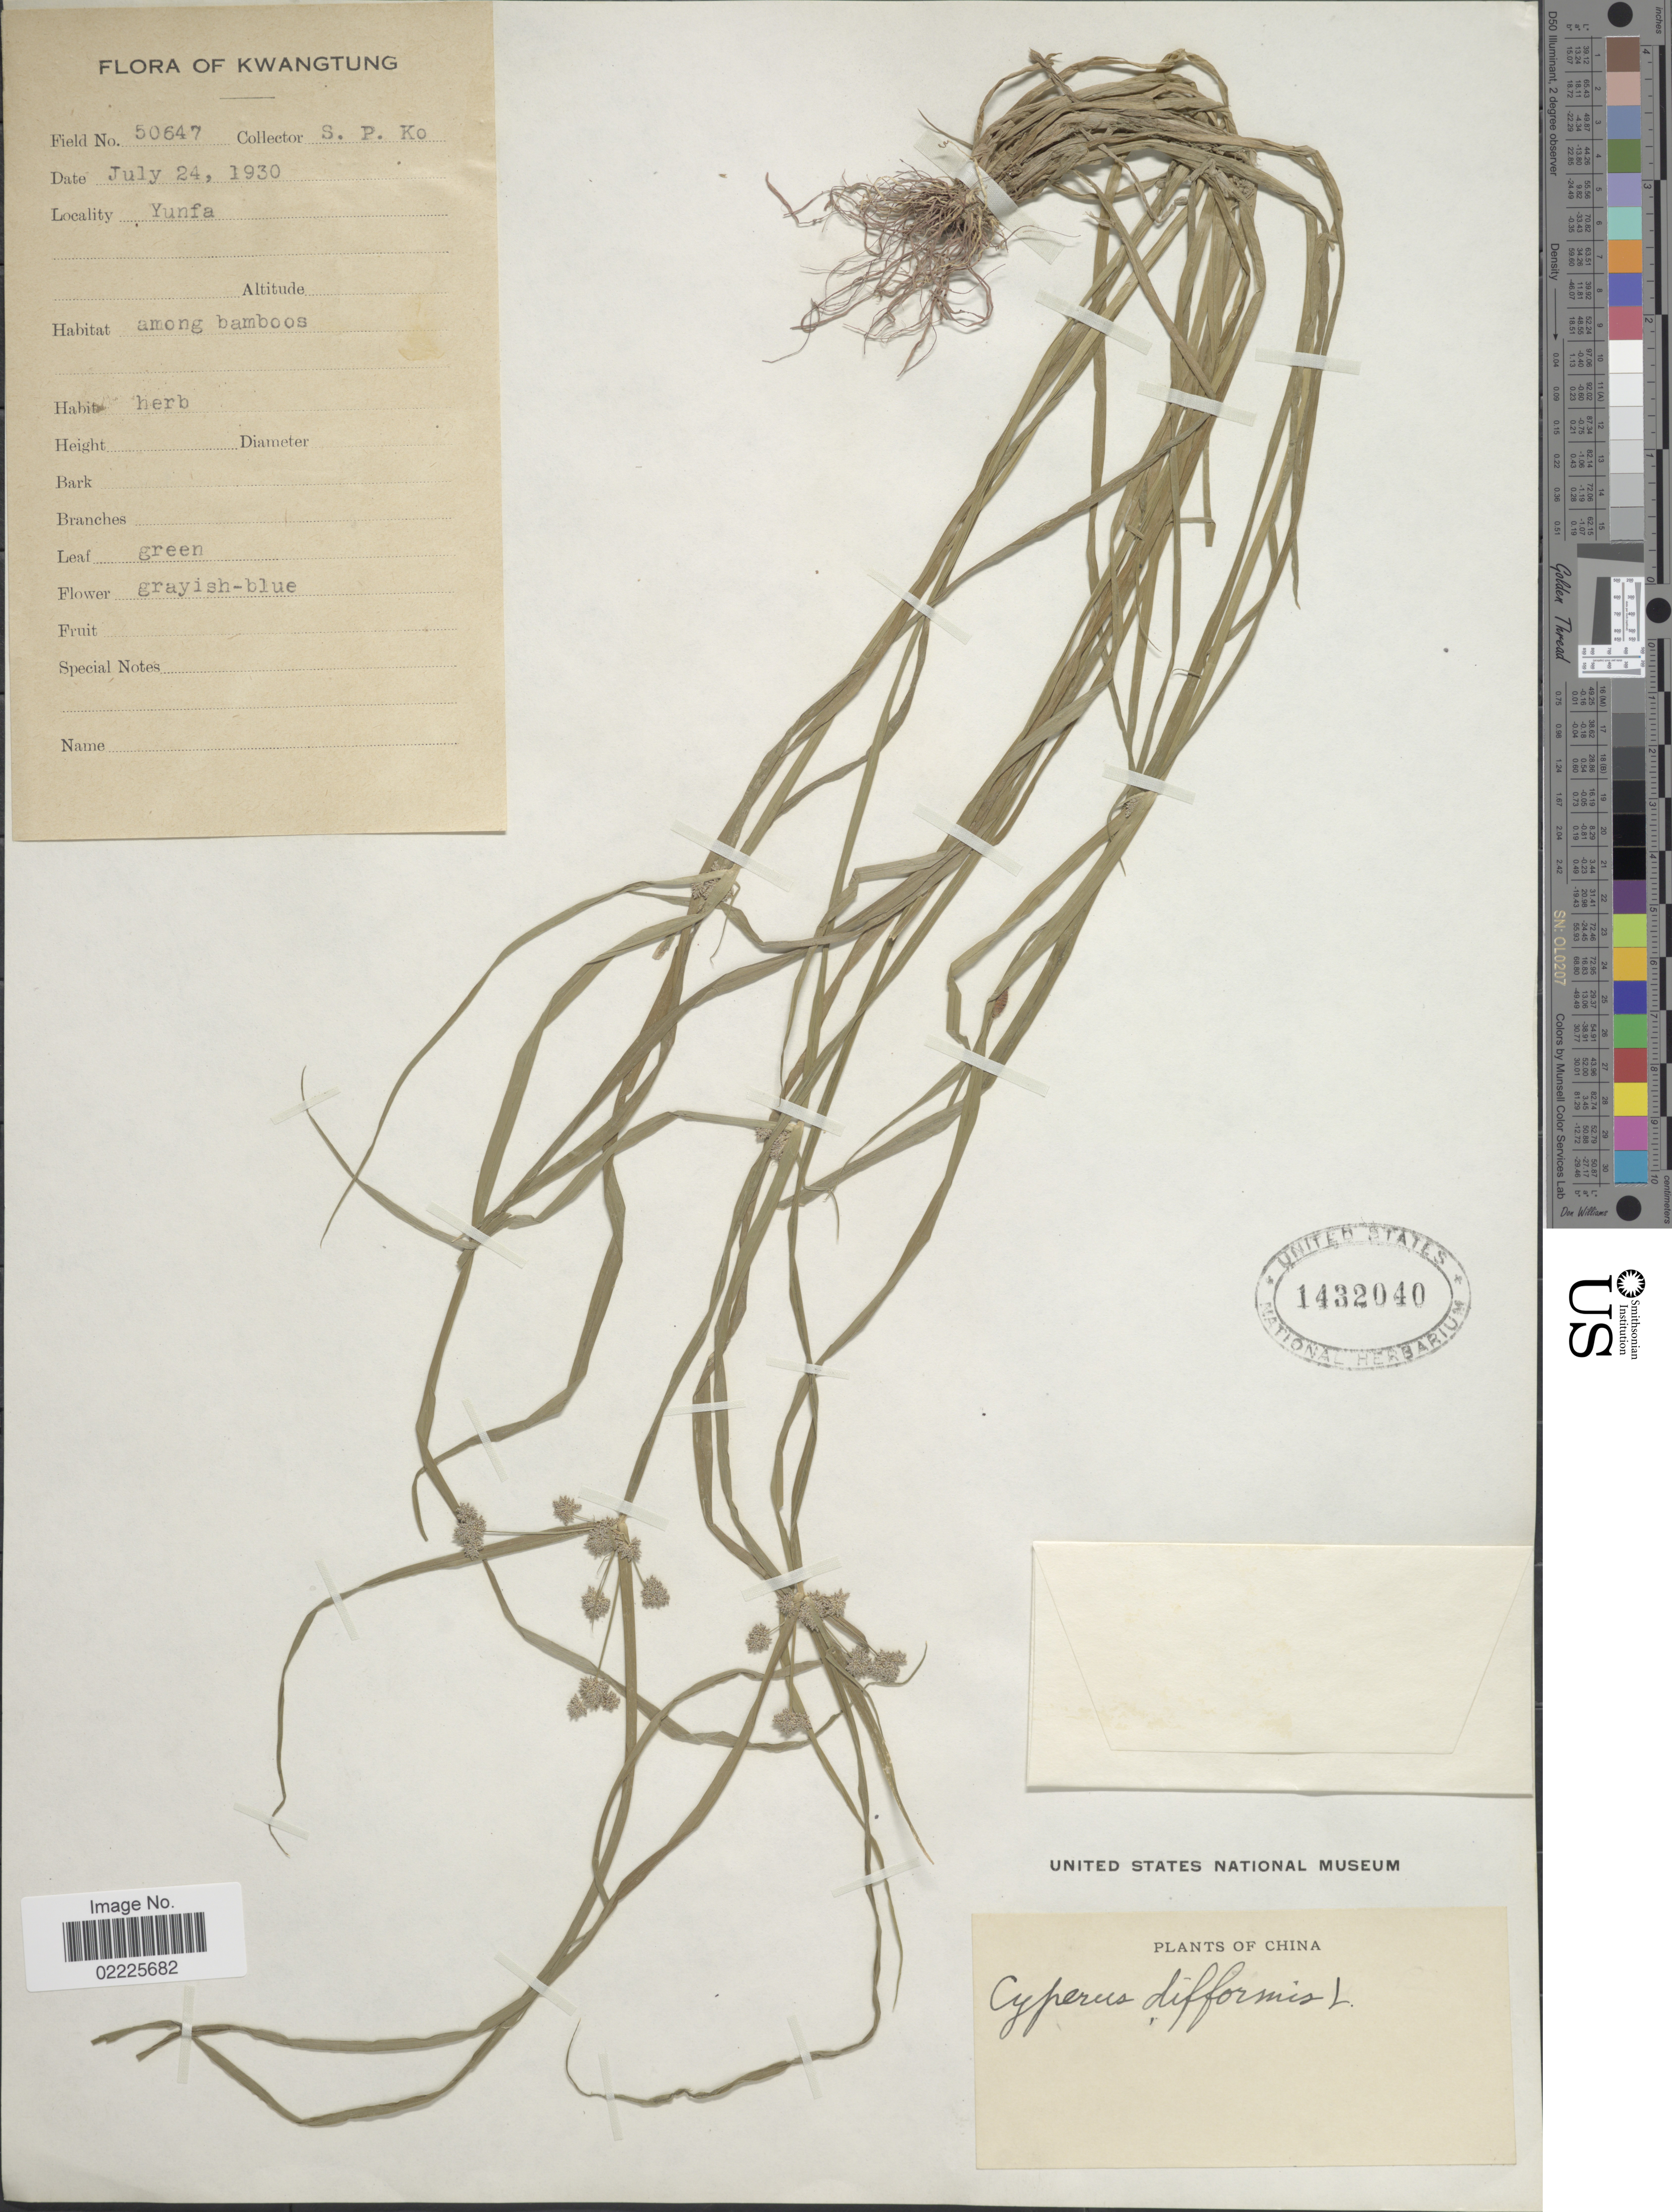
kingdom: Plantae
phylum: Tracheophyta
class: Liliopsida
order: Poales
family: Cyperaceae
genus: Cyperus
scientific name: Cyperus difformis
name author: L.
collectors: S. P. Ko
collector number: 50647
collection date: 1930-07-24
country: China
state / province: Guangdong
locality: Kwangtung, Yunfa, among bamboos.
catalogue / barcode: US 1432040